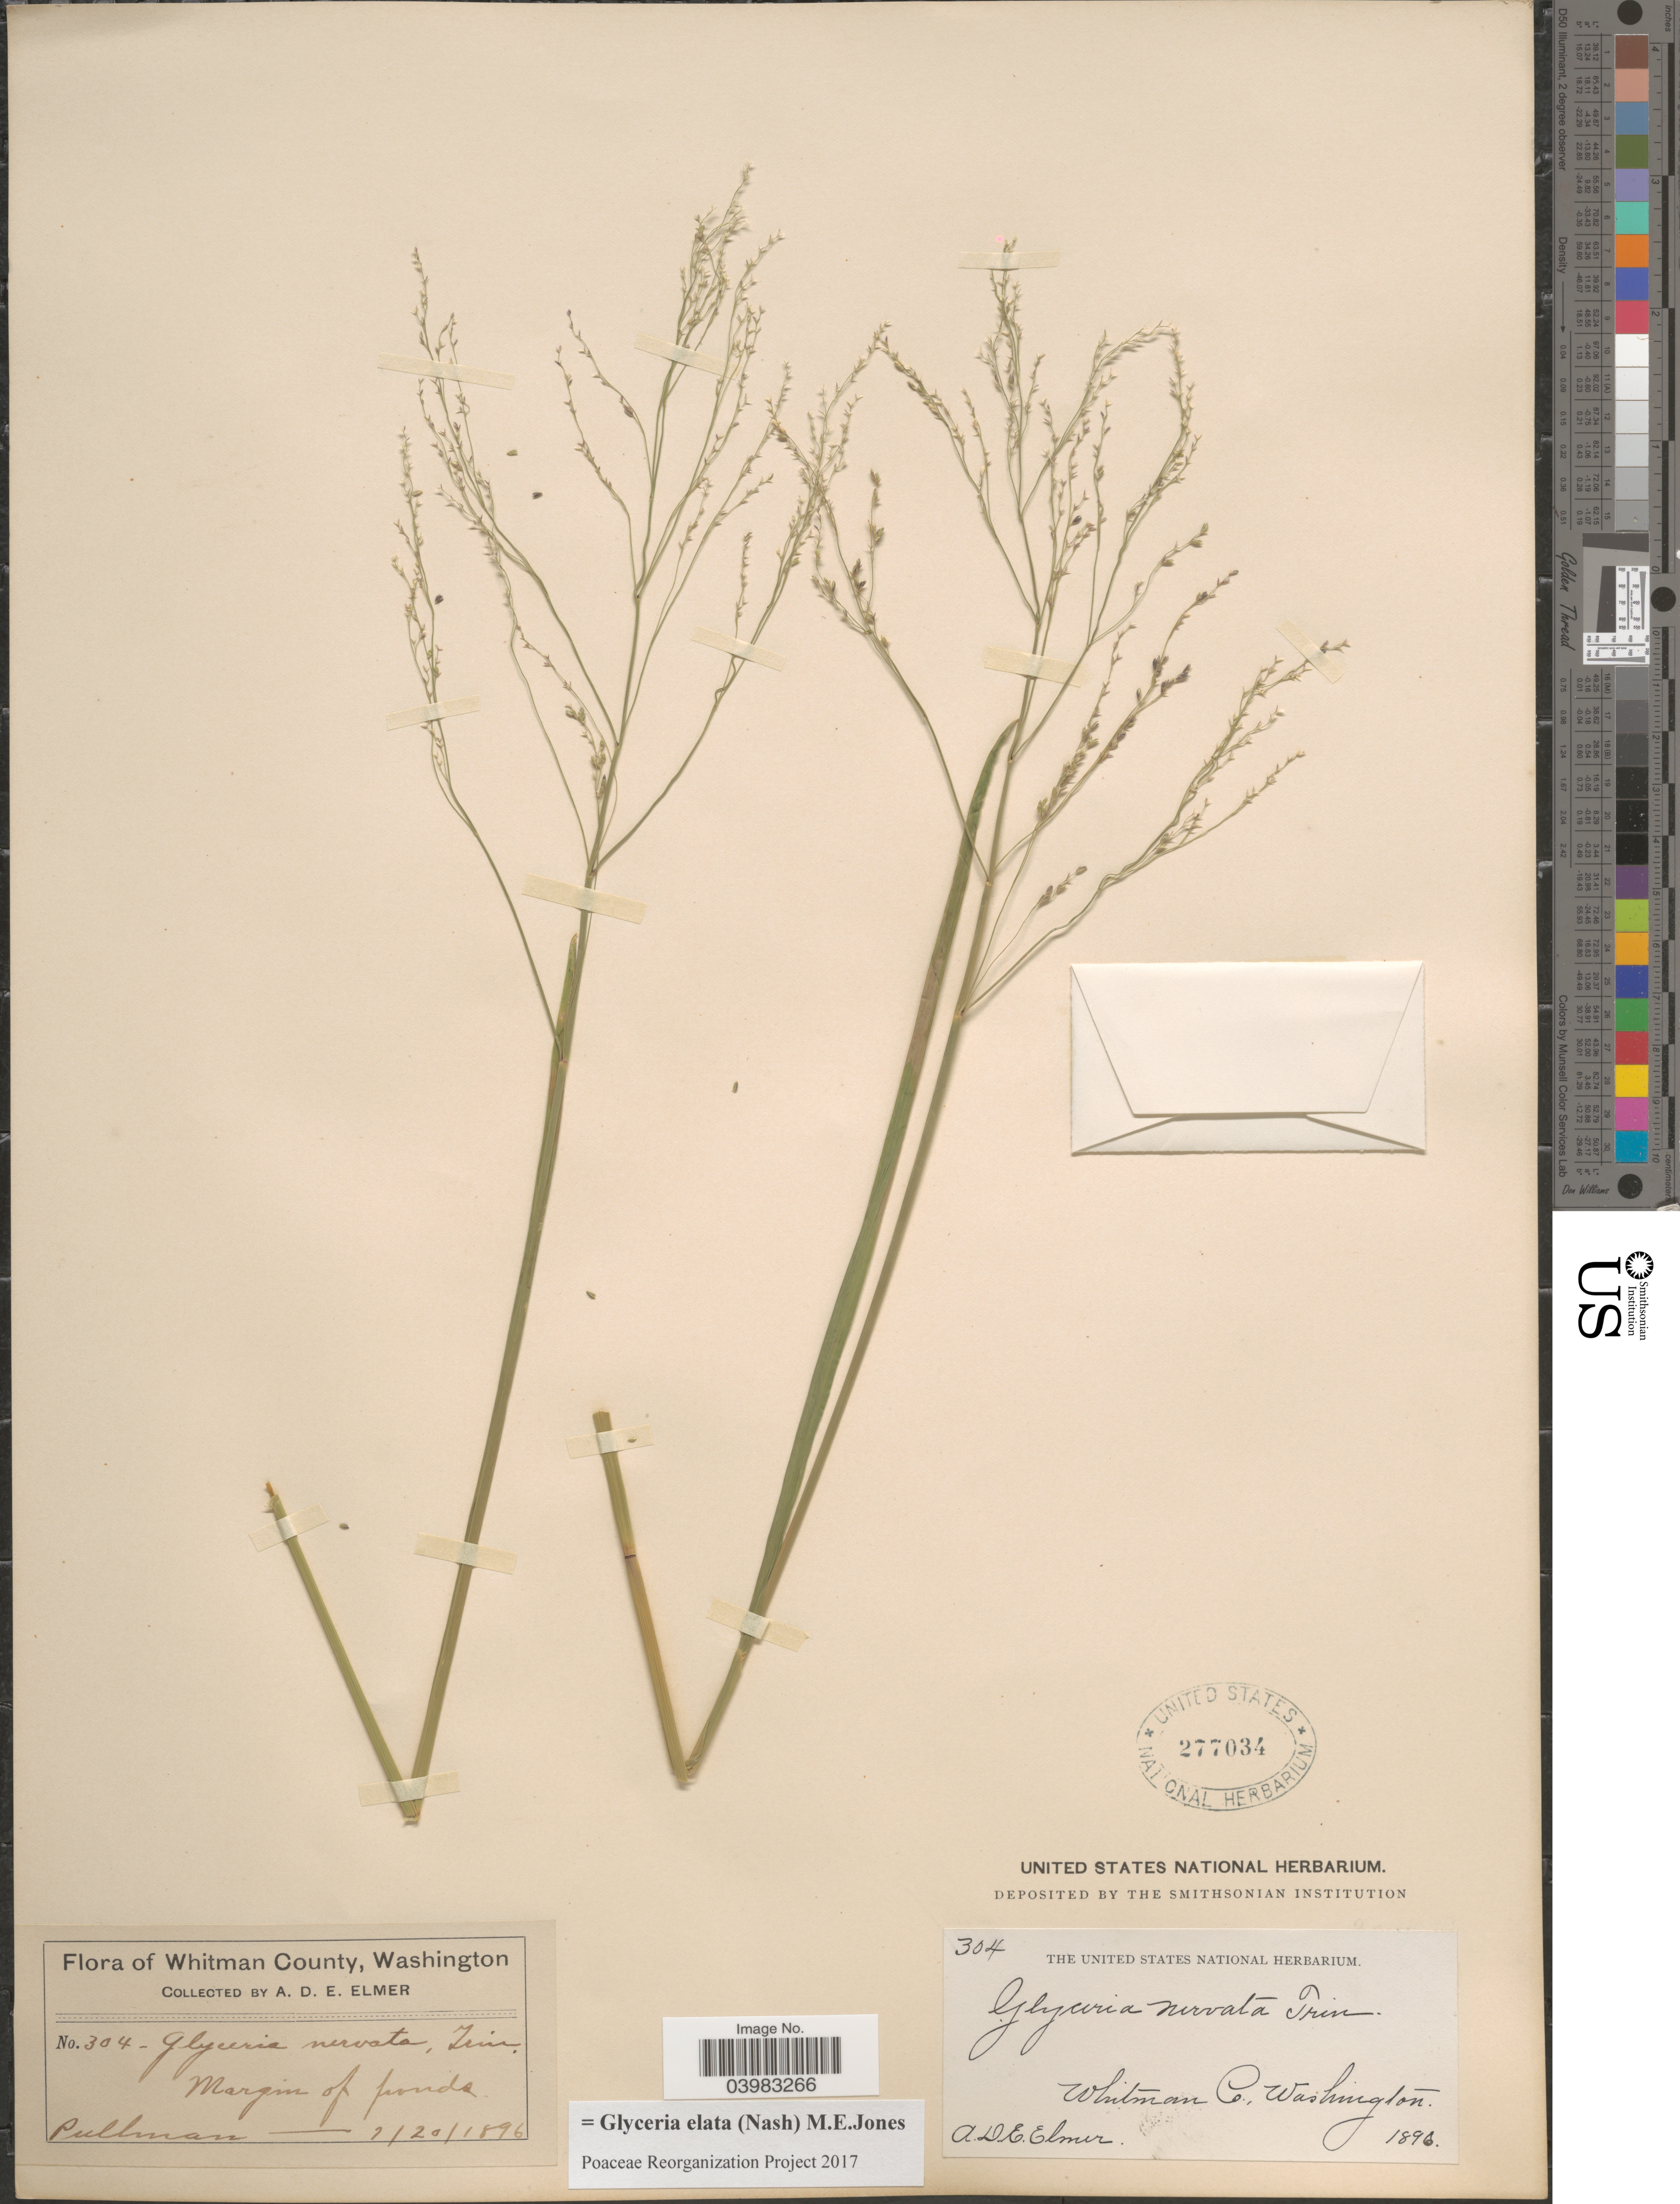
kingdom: Plantae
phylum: Tracheophyta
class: Liliopsida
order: Poales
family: Poaceae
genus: Glyceria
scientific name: Glyceria elata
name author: (Nash) M.E. Jones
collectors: A. D. E. Elmer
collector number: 304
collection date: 1896-07-20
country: United States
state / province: Washington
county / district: Whitman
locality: Whitman County. Margin of ponds. Pullman.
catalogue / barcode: US 277034